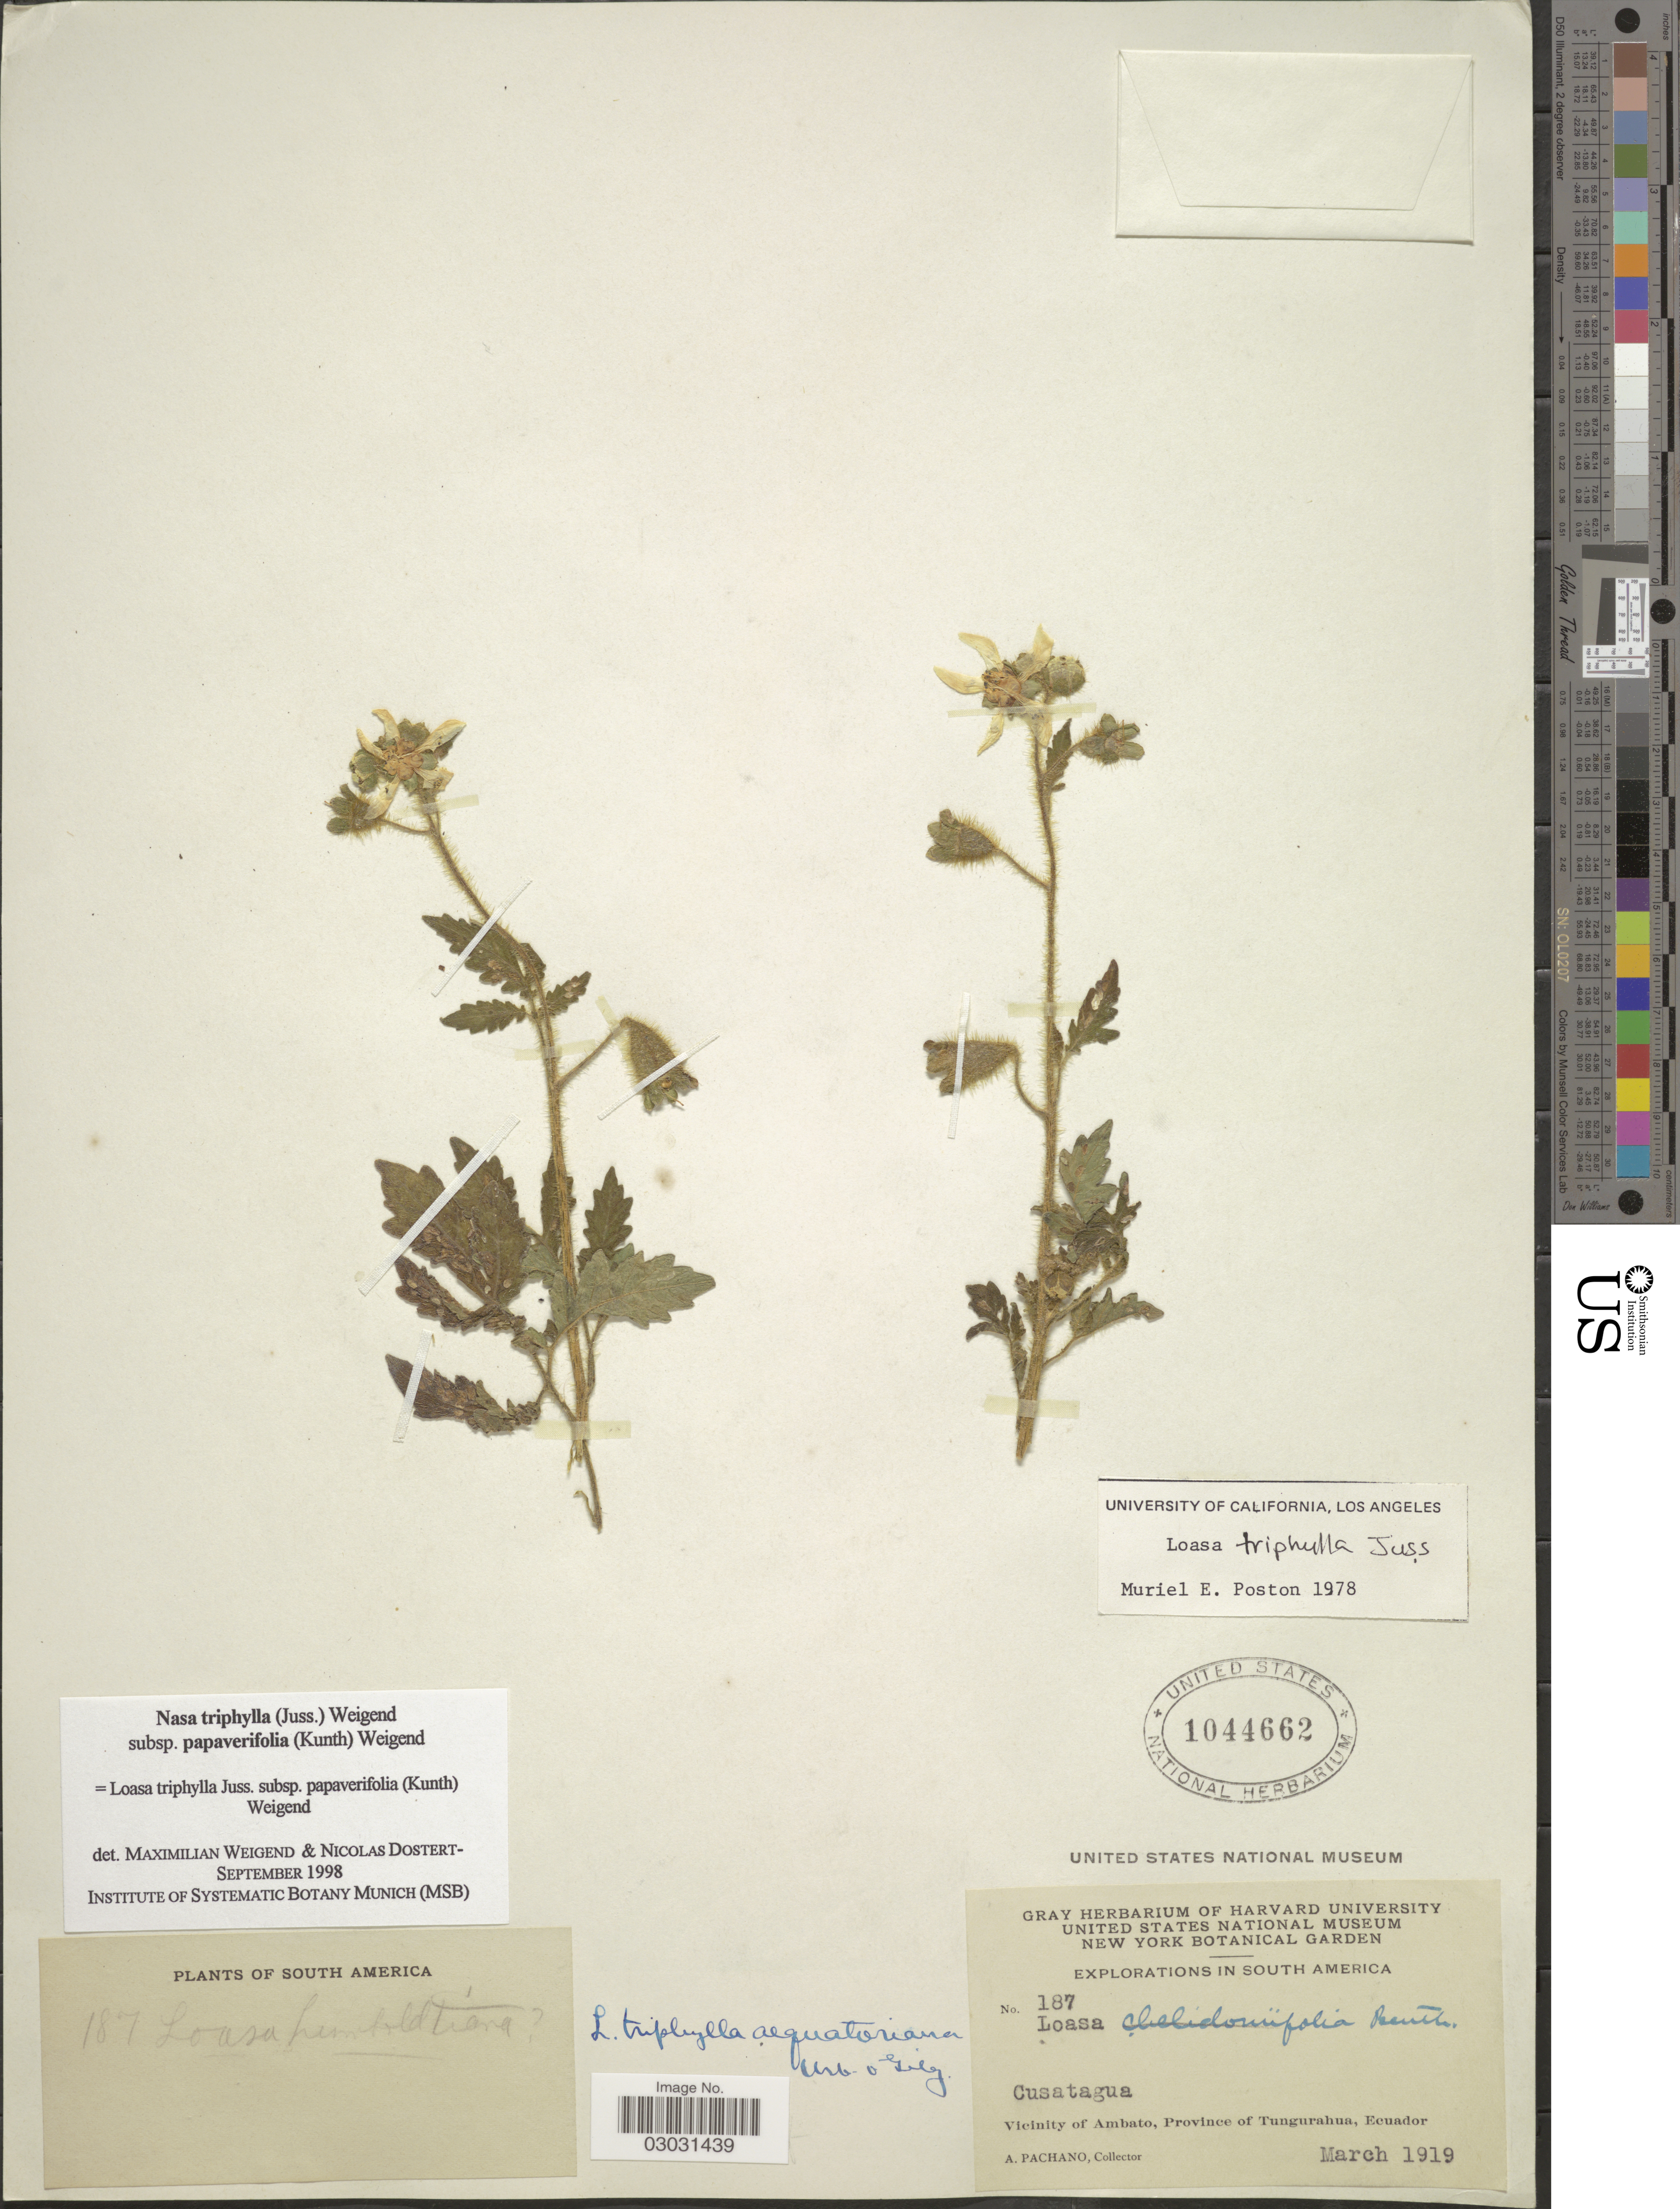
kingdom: Plantae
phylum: Tracheophyta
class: Magnoliopsida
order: Cornales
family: Loasaceae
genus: Nasa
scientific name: Nasa triphylla subsp. papaverifolia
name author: (Kunth) Weigand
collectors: A. Pachano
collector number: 187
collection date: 1919-03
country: Ecuador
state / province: Tungurahua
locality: Cusatagua. Vicinity of Ambato.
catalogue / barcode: US 1044662